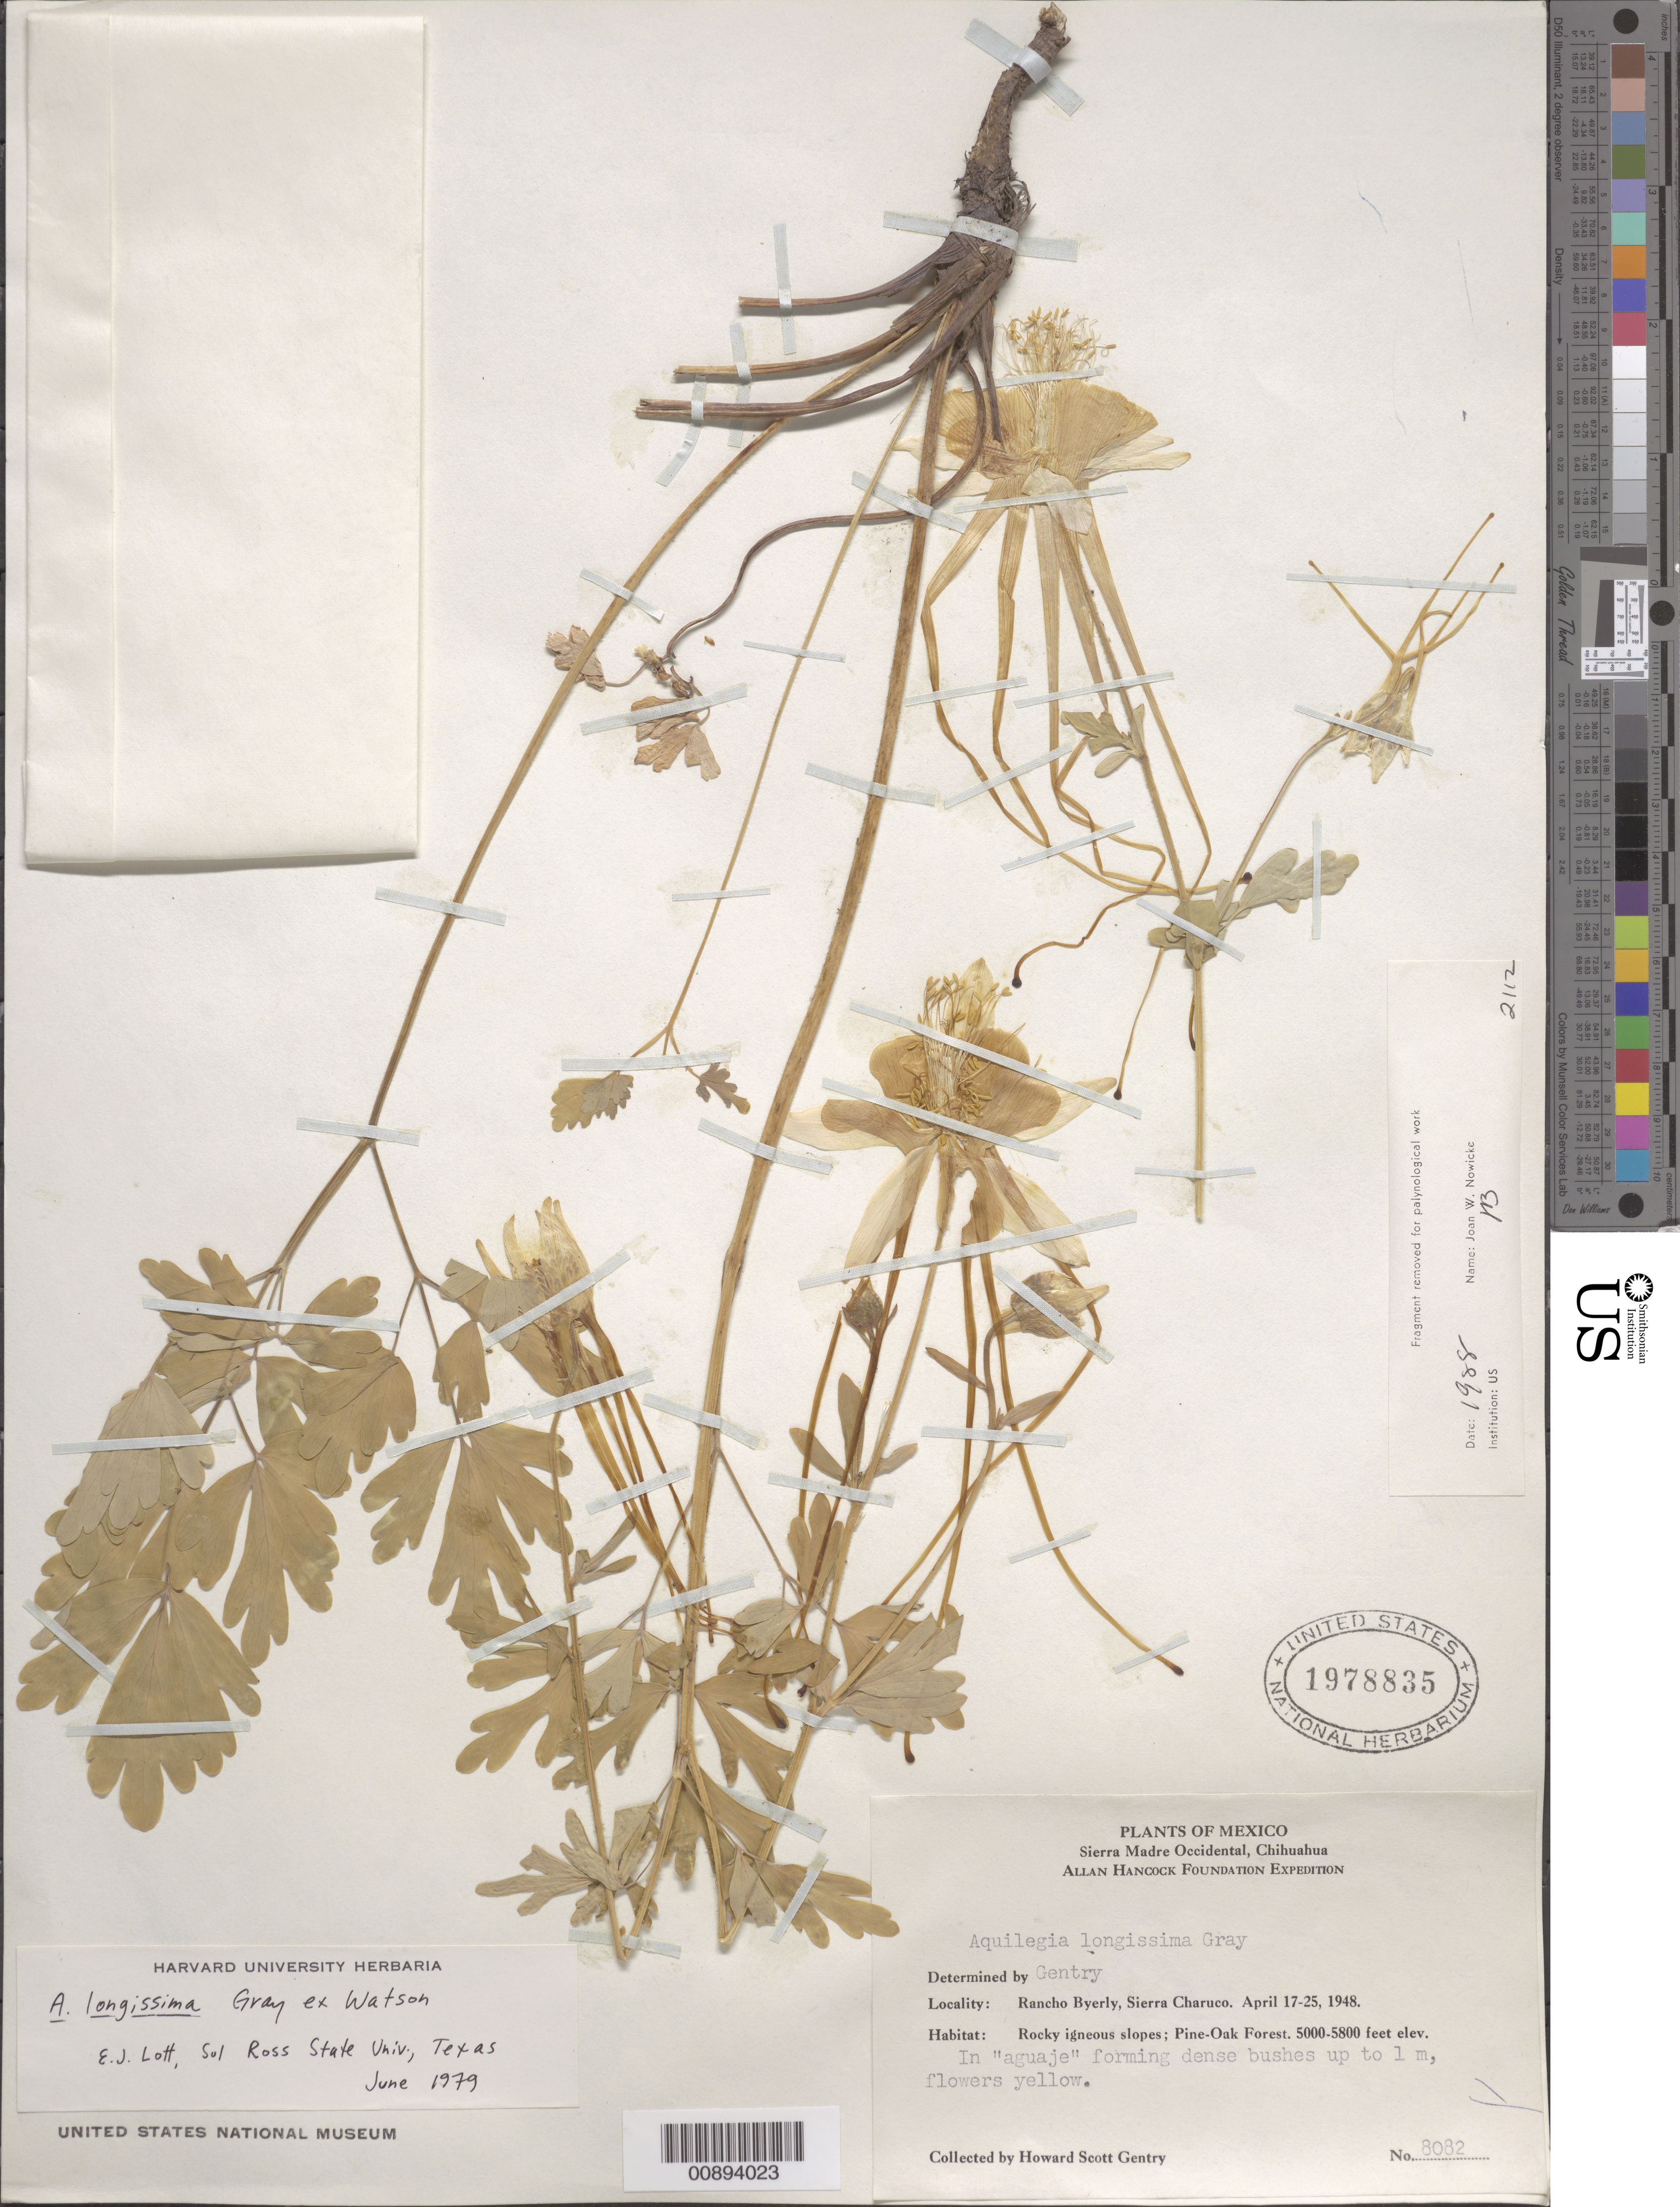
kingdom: Plantae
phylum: Tracheophyta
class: Magnoliopsida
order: Ranunculales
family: Ranunculaceae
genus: Aquilegia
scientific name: Aquilegia longissima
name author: A. Gray ex S. Watson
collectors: H. S. Gentry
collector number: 8082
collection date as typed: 17 Apr 1948 to 25 Apr 1948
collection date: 1948-04-17/1948-04-25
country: Mexico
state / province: Chihuahua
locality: Rancho Byerly, Sierra Charuco, Chihuahua.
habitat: Rocky igneous slopes; Pine-0ak Forest. In "aguaje" forming dense bushes.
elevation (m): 1524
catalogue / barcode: US 1978835